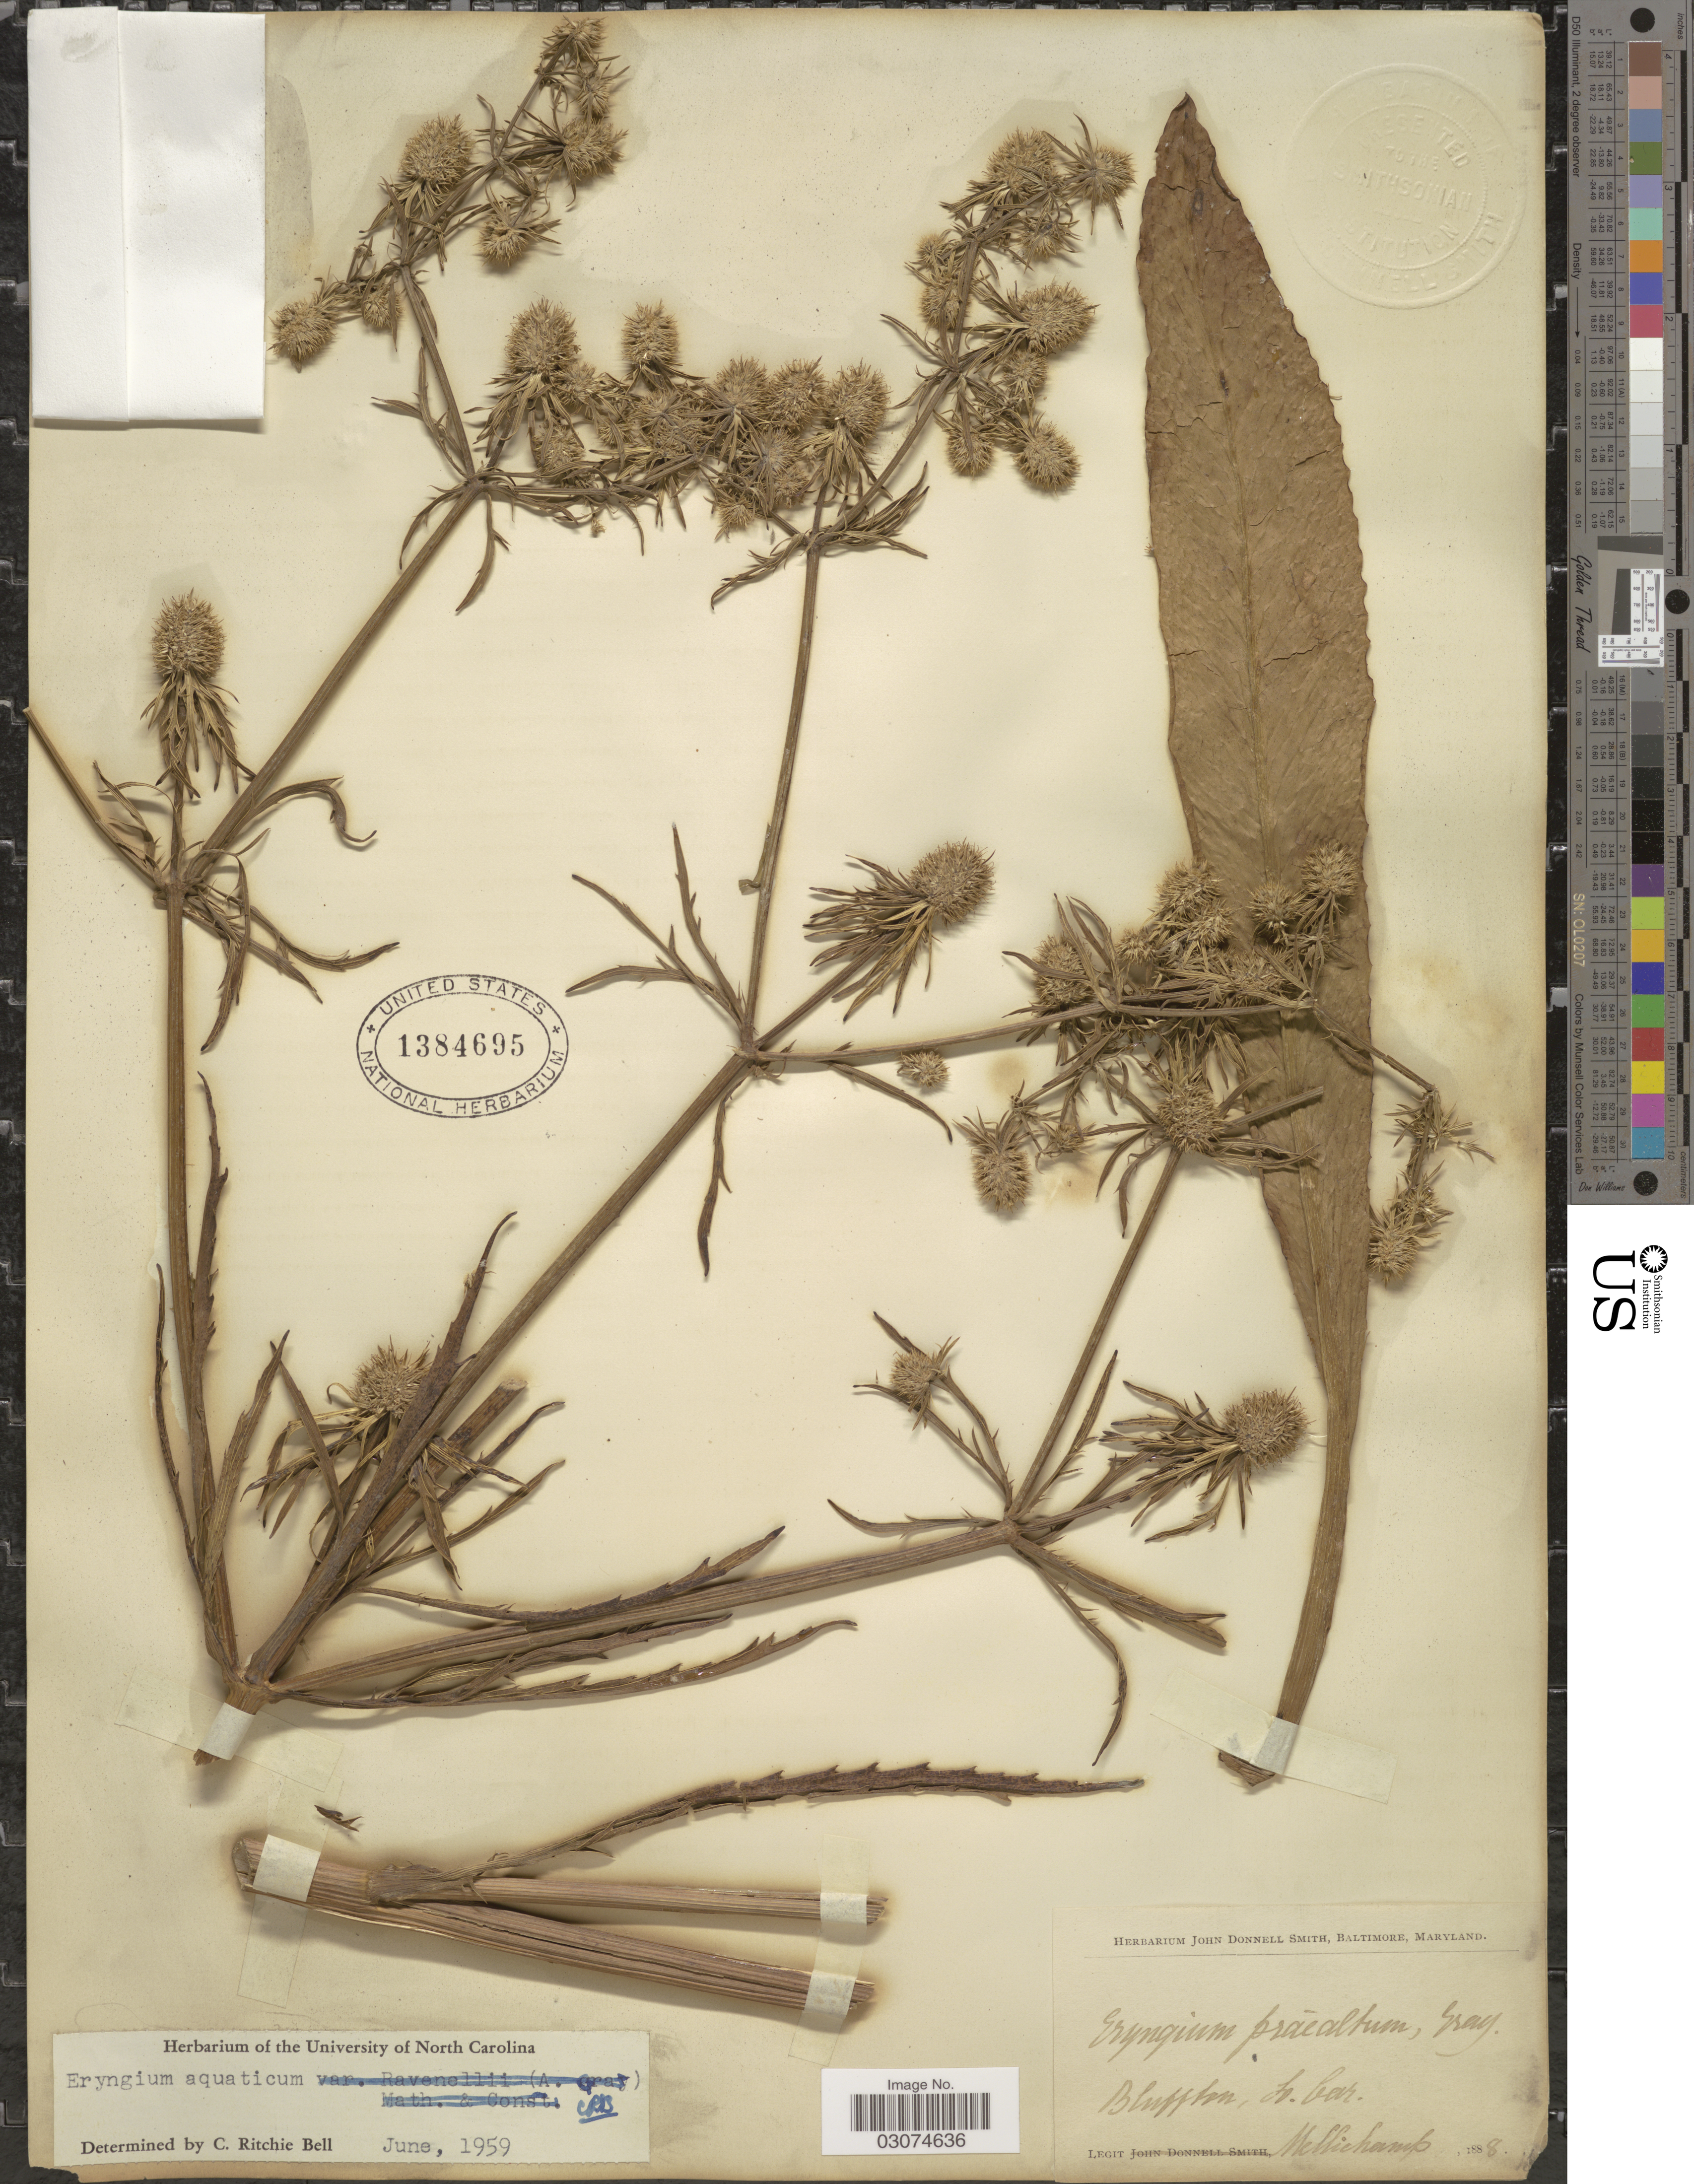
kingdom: Plantae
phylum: Tracheophyta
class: Magnoliopsida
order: Apiales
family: Apiaceae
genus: Eryngium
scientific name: Eryngium aquaticum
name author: L.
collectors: -. Mellichamp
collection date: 1888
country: United States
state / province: South Carolina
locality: Bluffton, So. Car.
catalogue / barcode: US 1384695